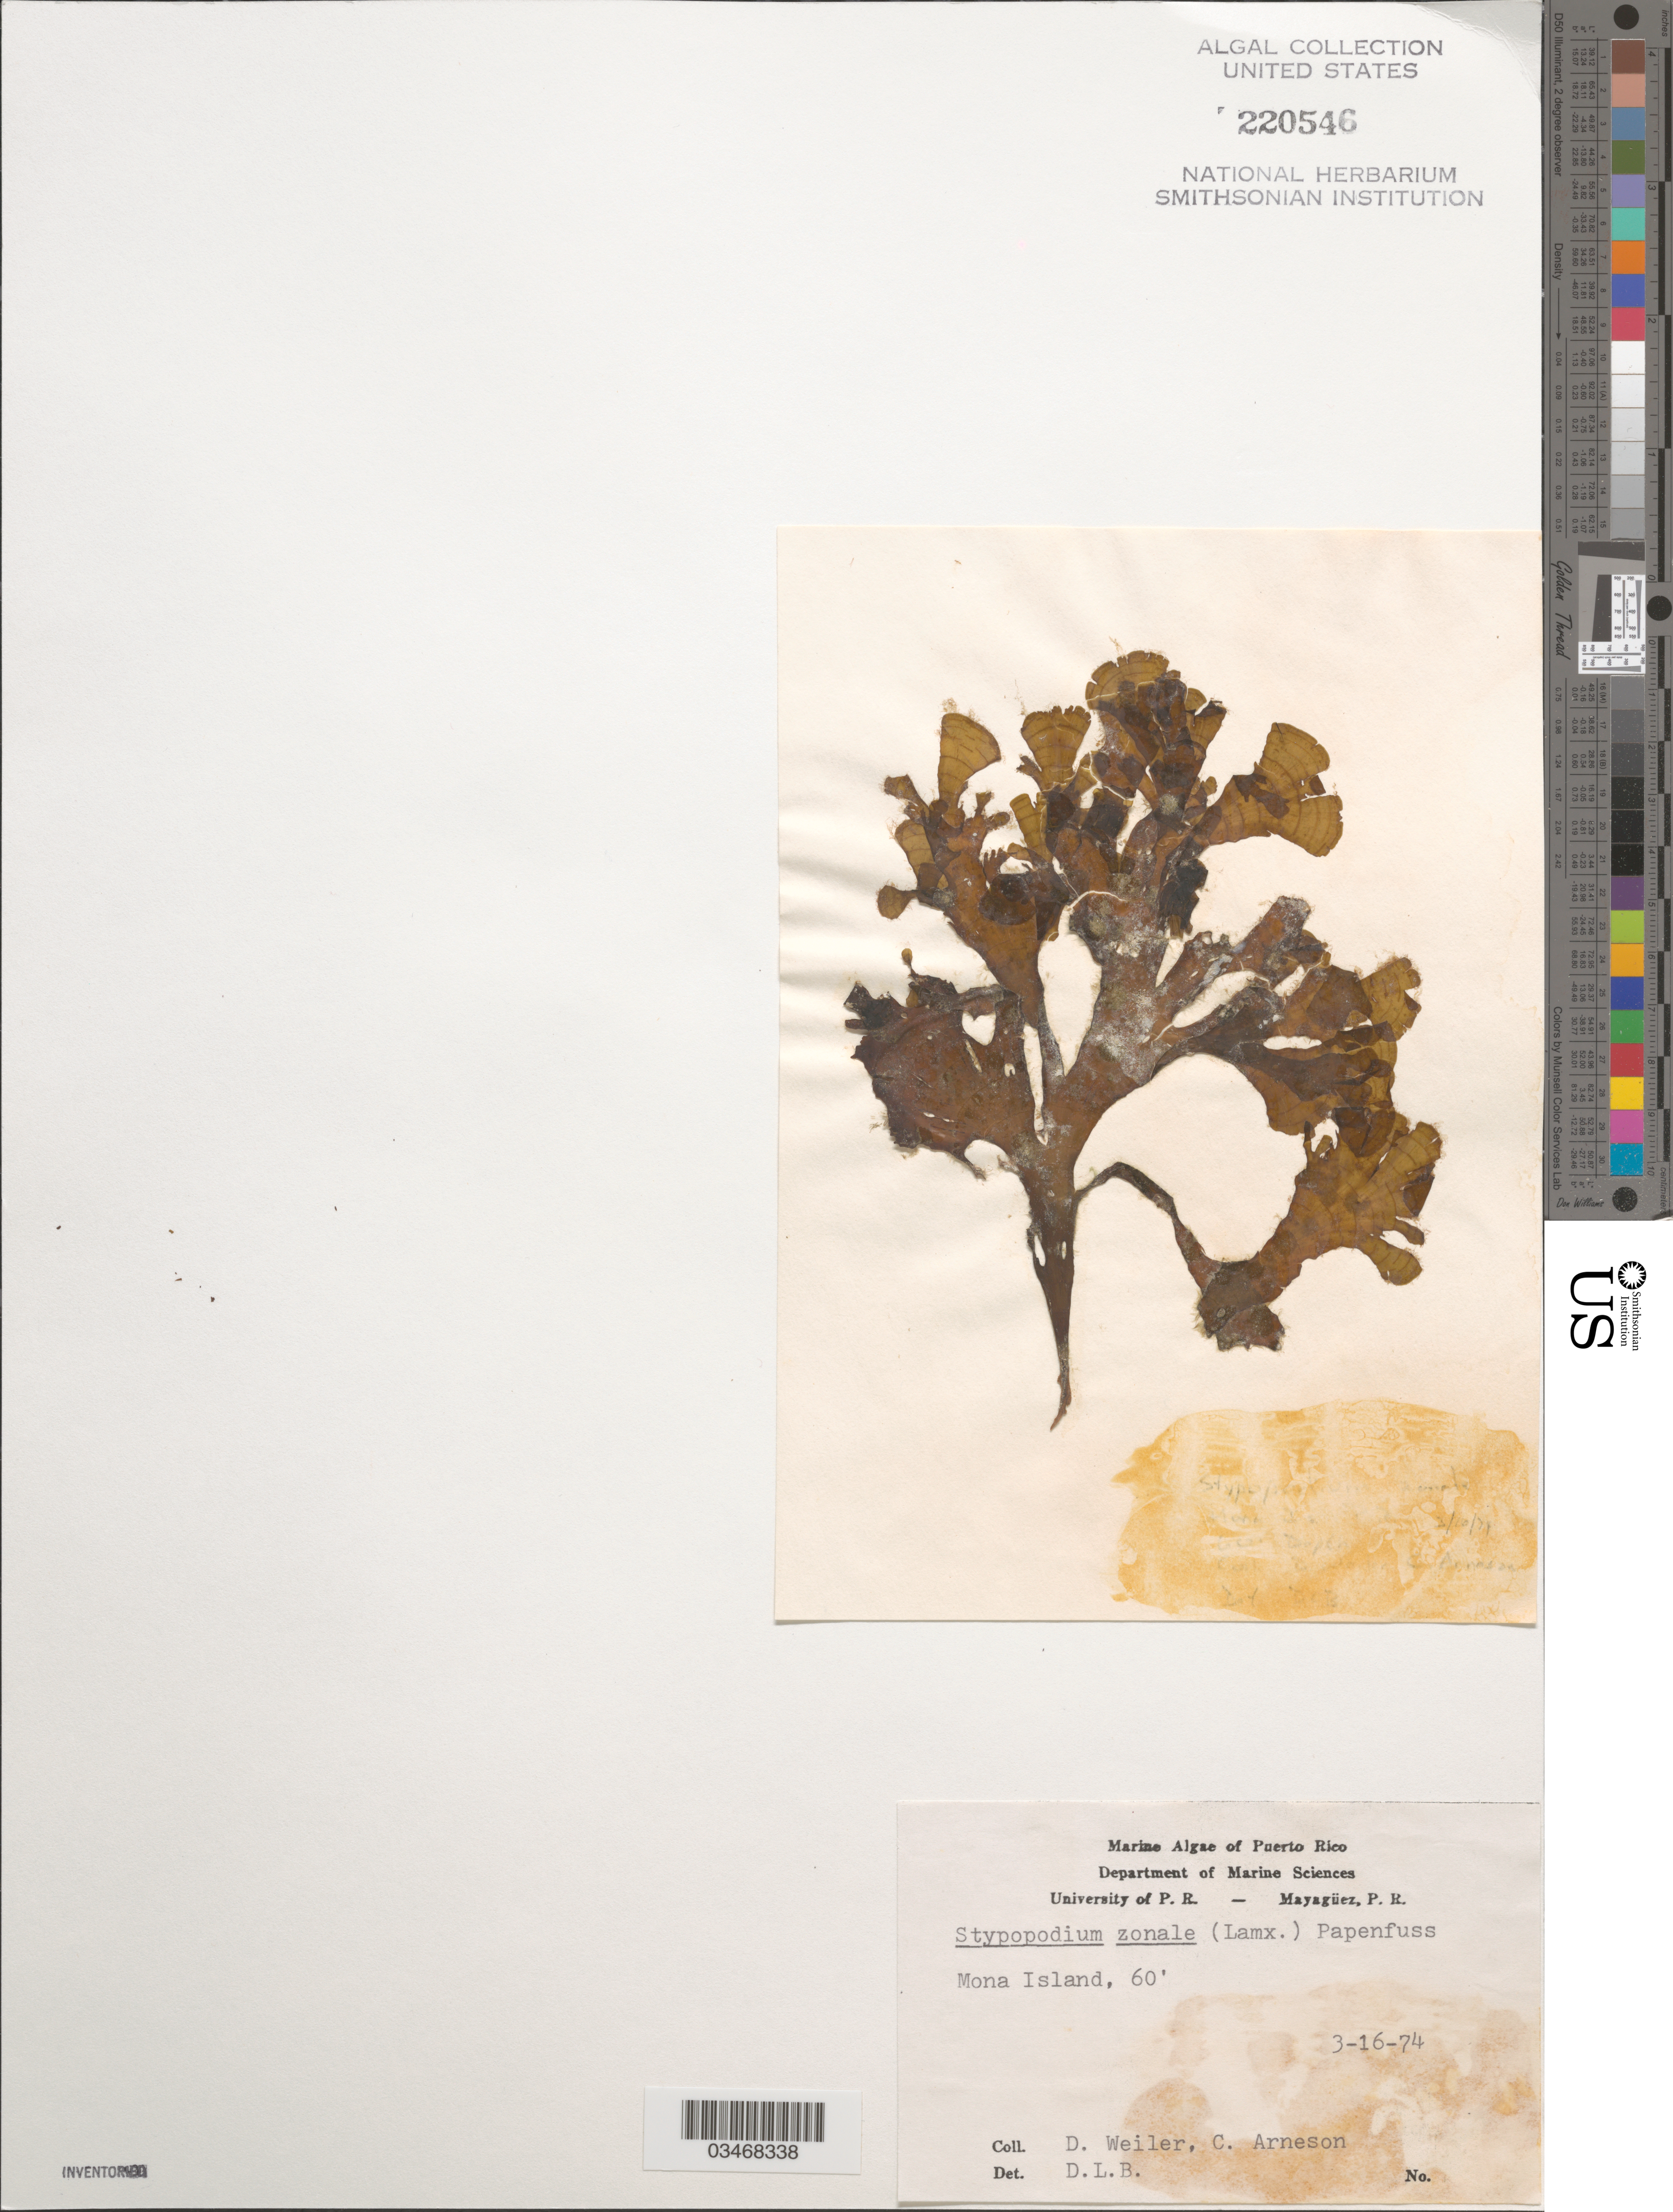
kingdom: Chromista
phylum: Ochrophyta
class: Phaeophyceae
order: Dictyotales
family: Dictyotaceae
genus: Stypopodium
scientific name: Stypopodium zonale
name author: (J.V.Lamouroux) Papenf.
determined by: Ballantine, D. L.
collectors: D. Weiler & C. Arneson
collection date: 1974-03-16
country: Puerto Rico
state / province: Mayagüez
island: Mona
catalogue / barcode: US 220546